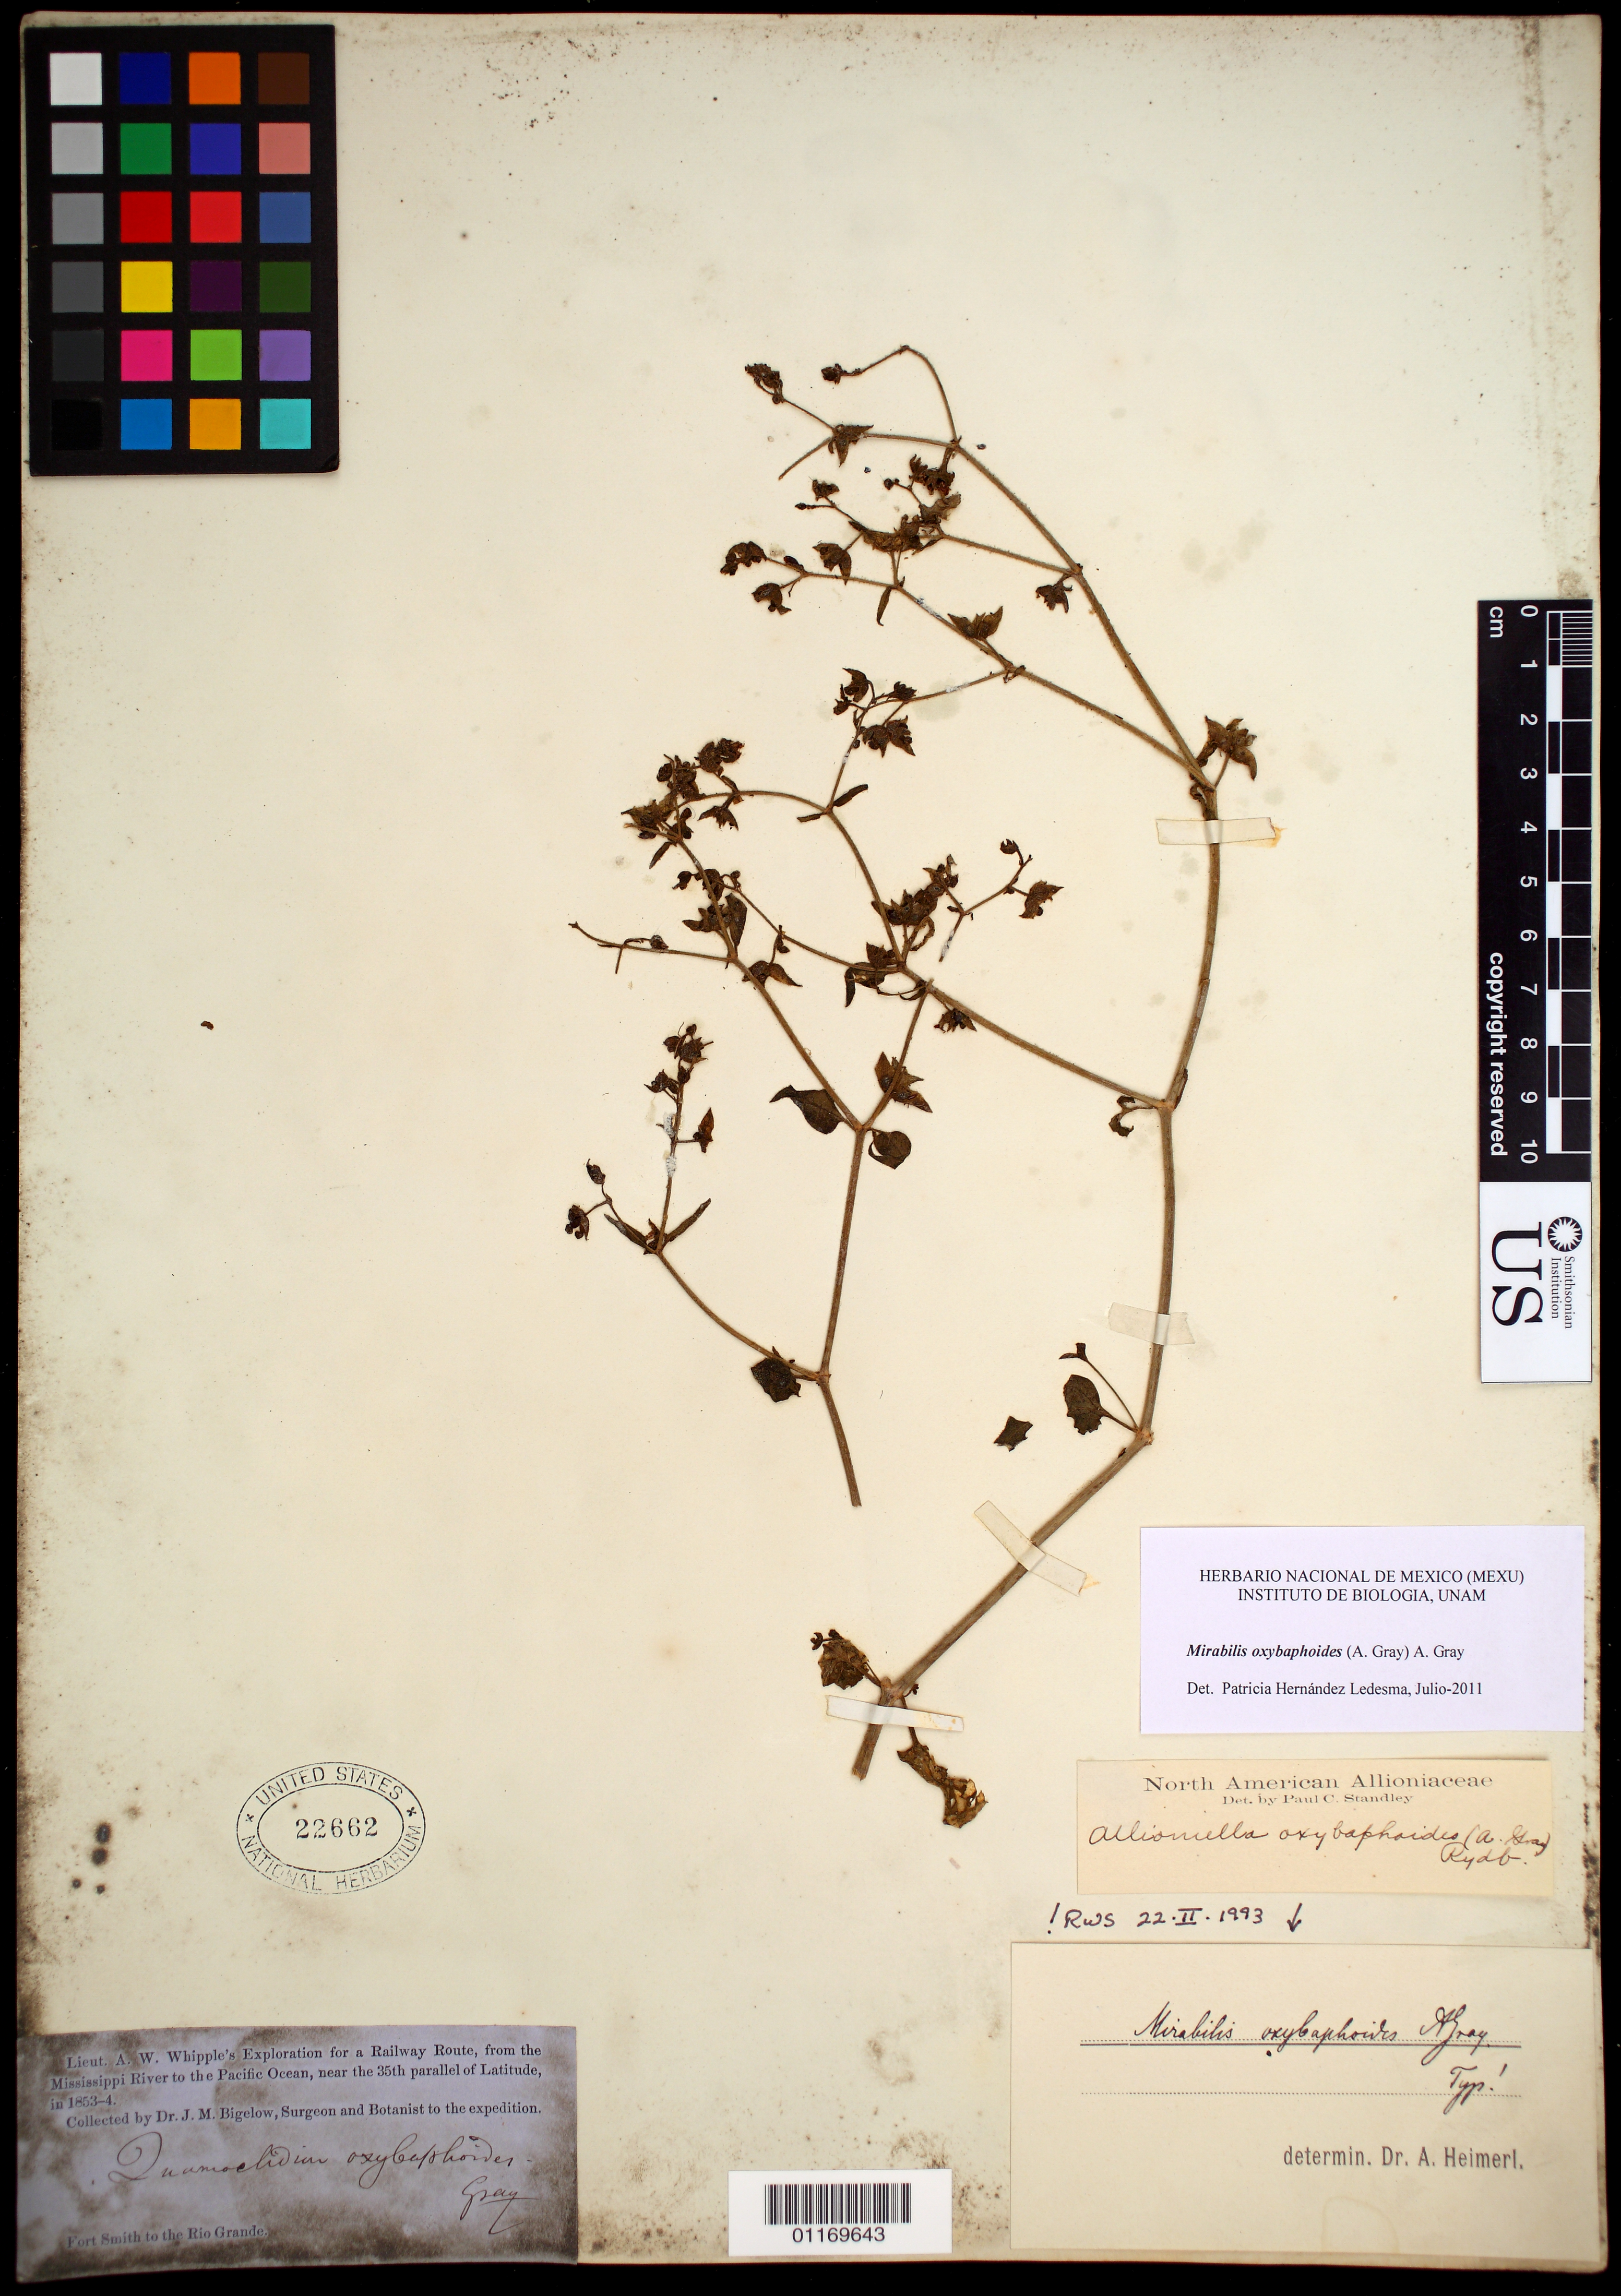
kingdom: Plantae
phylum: Tracheophyta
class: Magnoliopsida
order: Caryophyllales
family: Nyctaginaceae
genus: Mirabilis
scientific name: Mirabilis oxybaphoides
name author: (A. Gray) A. Gray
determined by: Hernández-Ledesma, Patricia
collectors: J. M. Bigelow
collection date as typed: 1853 to -- -- 1854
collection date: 1853/1854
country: United States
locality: Fort Smith to the Rio Grande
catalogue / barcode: US 2262